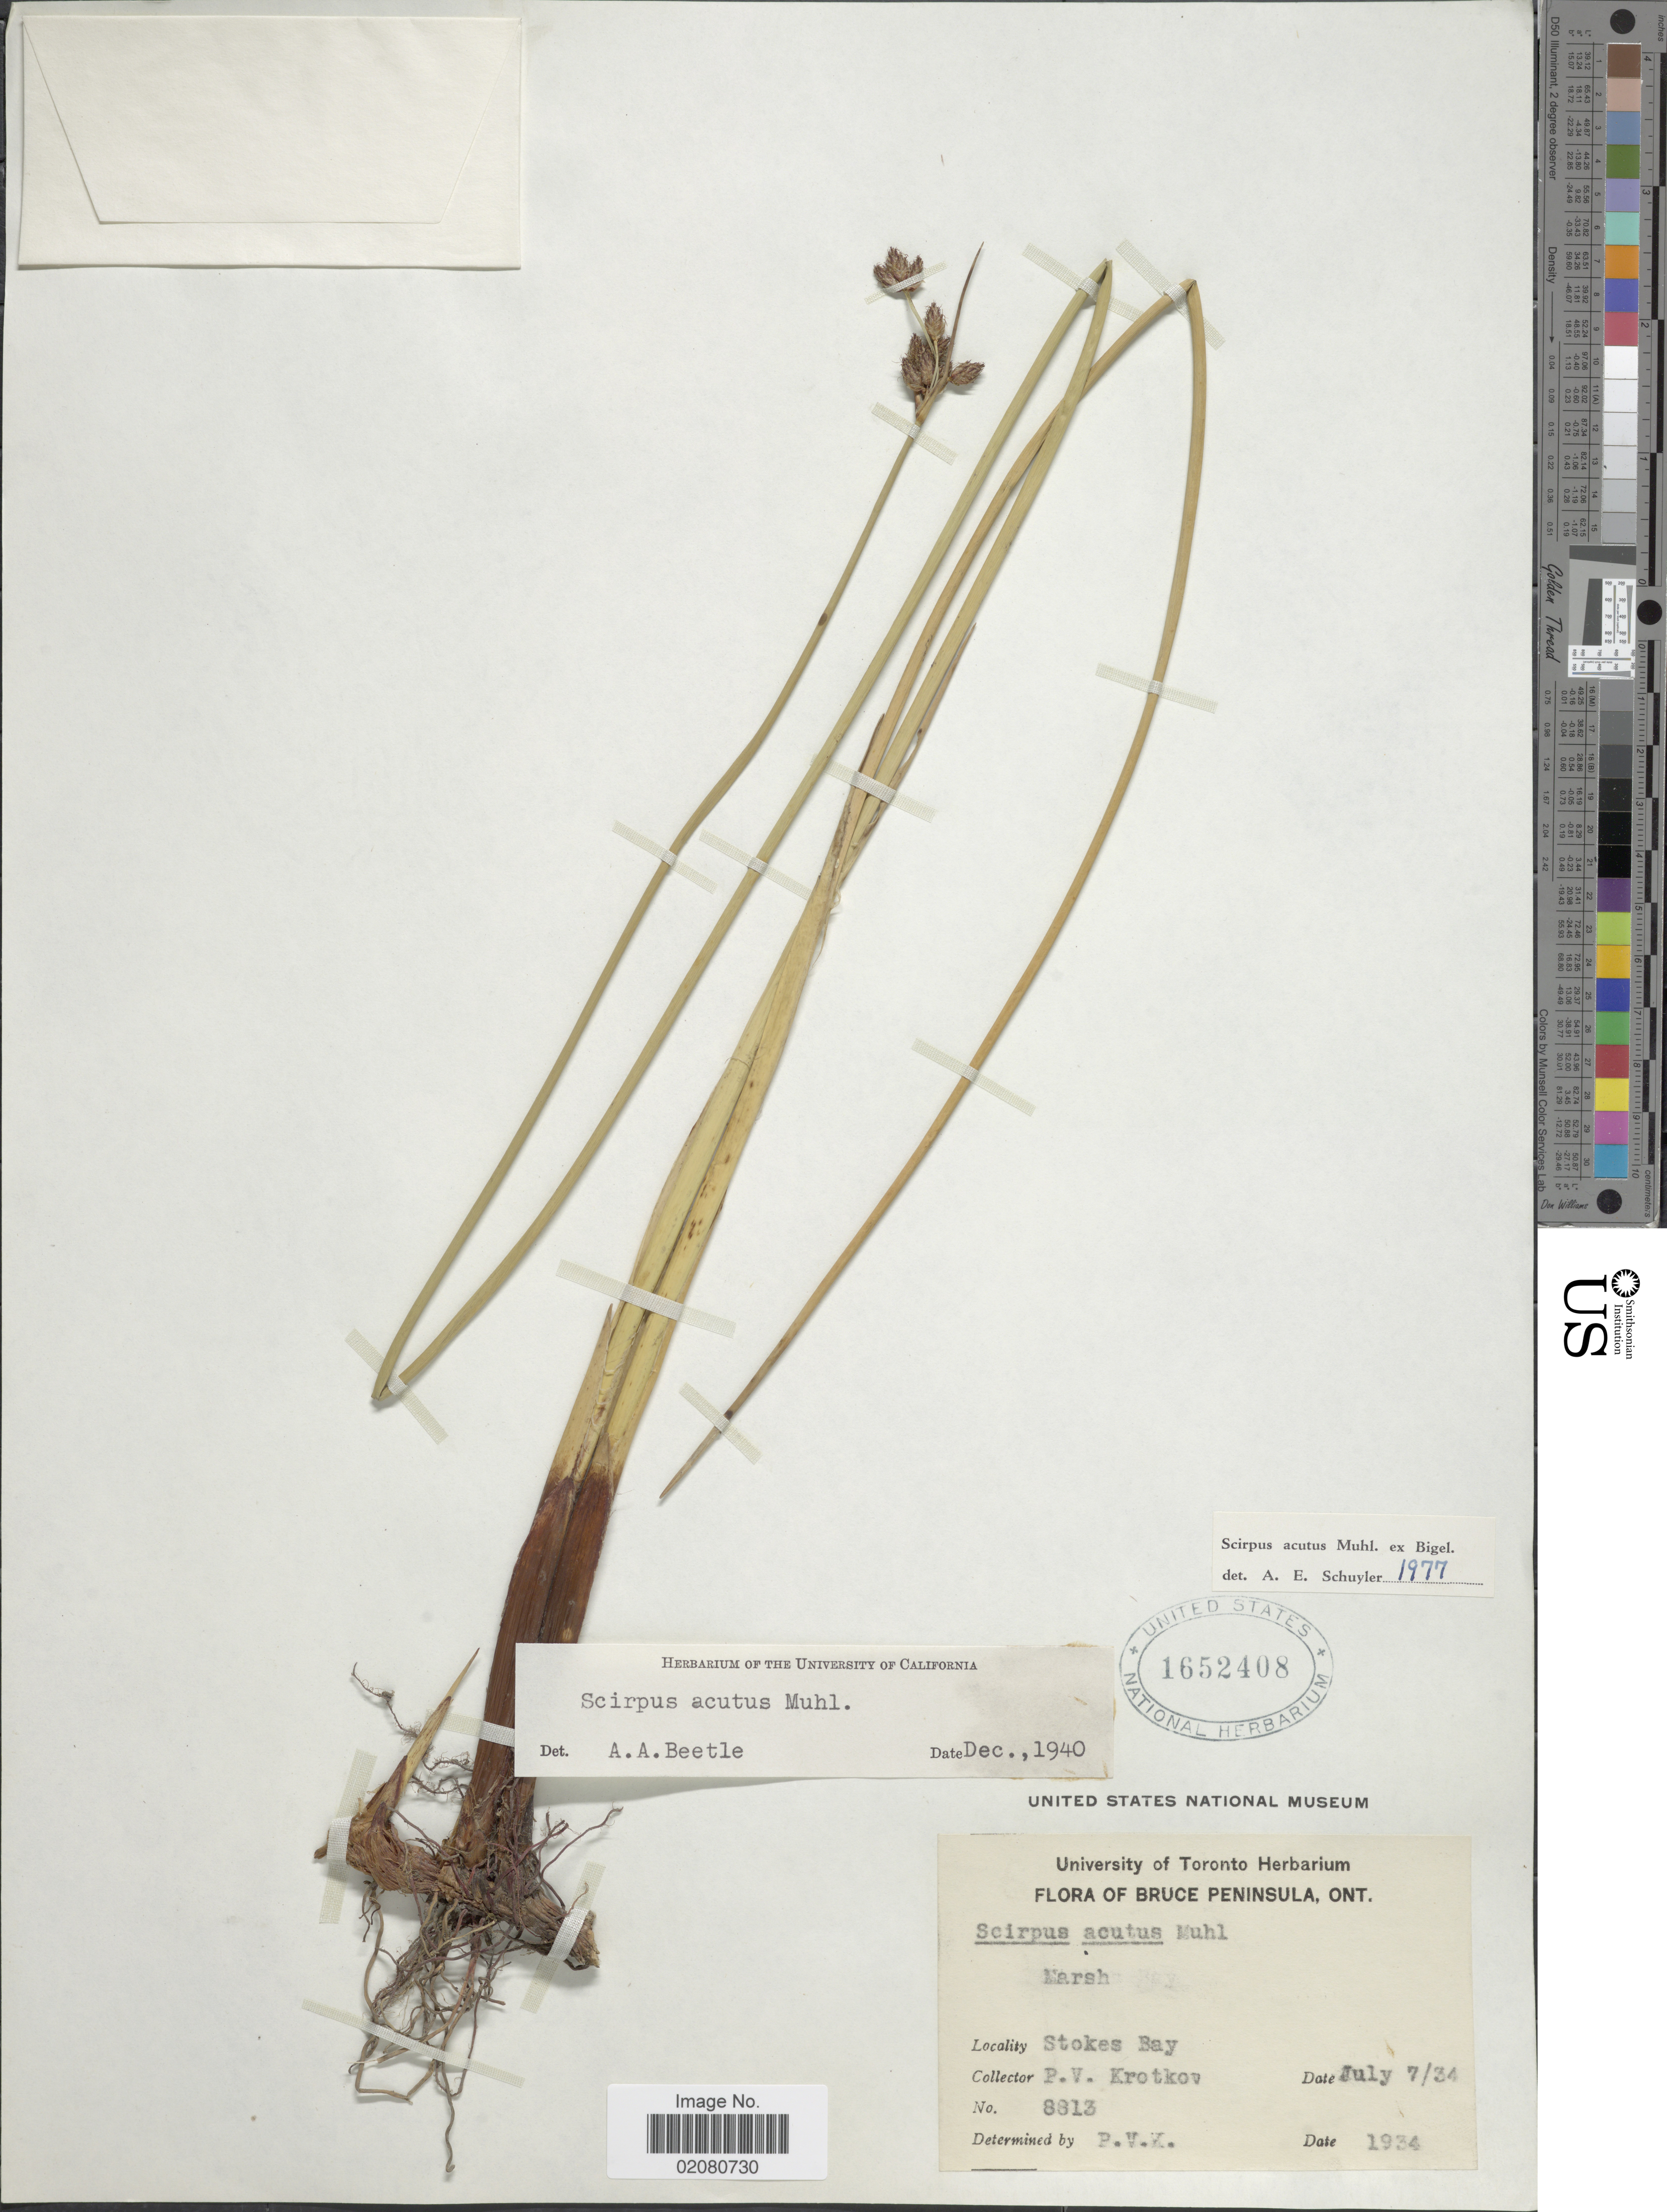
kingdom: Plantae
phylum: Tracheophyta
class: Liliopsida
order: Poales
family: Cyperaceae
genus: Schoenoplectus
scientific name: Schoenoplectus acutus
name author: (Muhl. ex Bigelow) Á. Löve & D. Löve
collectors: P. V. Krotkov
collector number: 8813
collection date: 1934-07-07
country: Canada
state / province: Ontario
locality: Bruce Peninsula, Ont. Stokes Bay.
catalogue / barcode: US 1652408